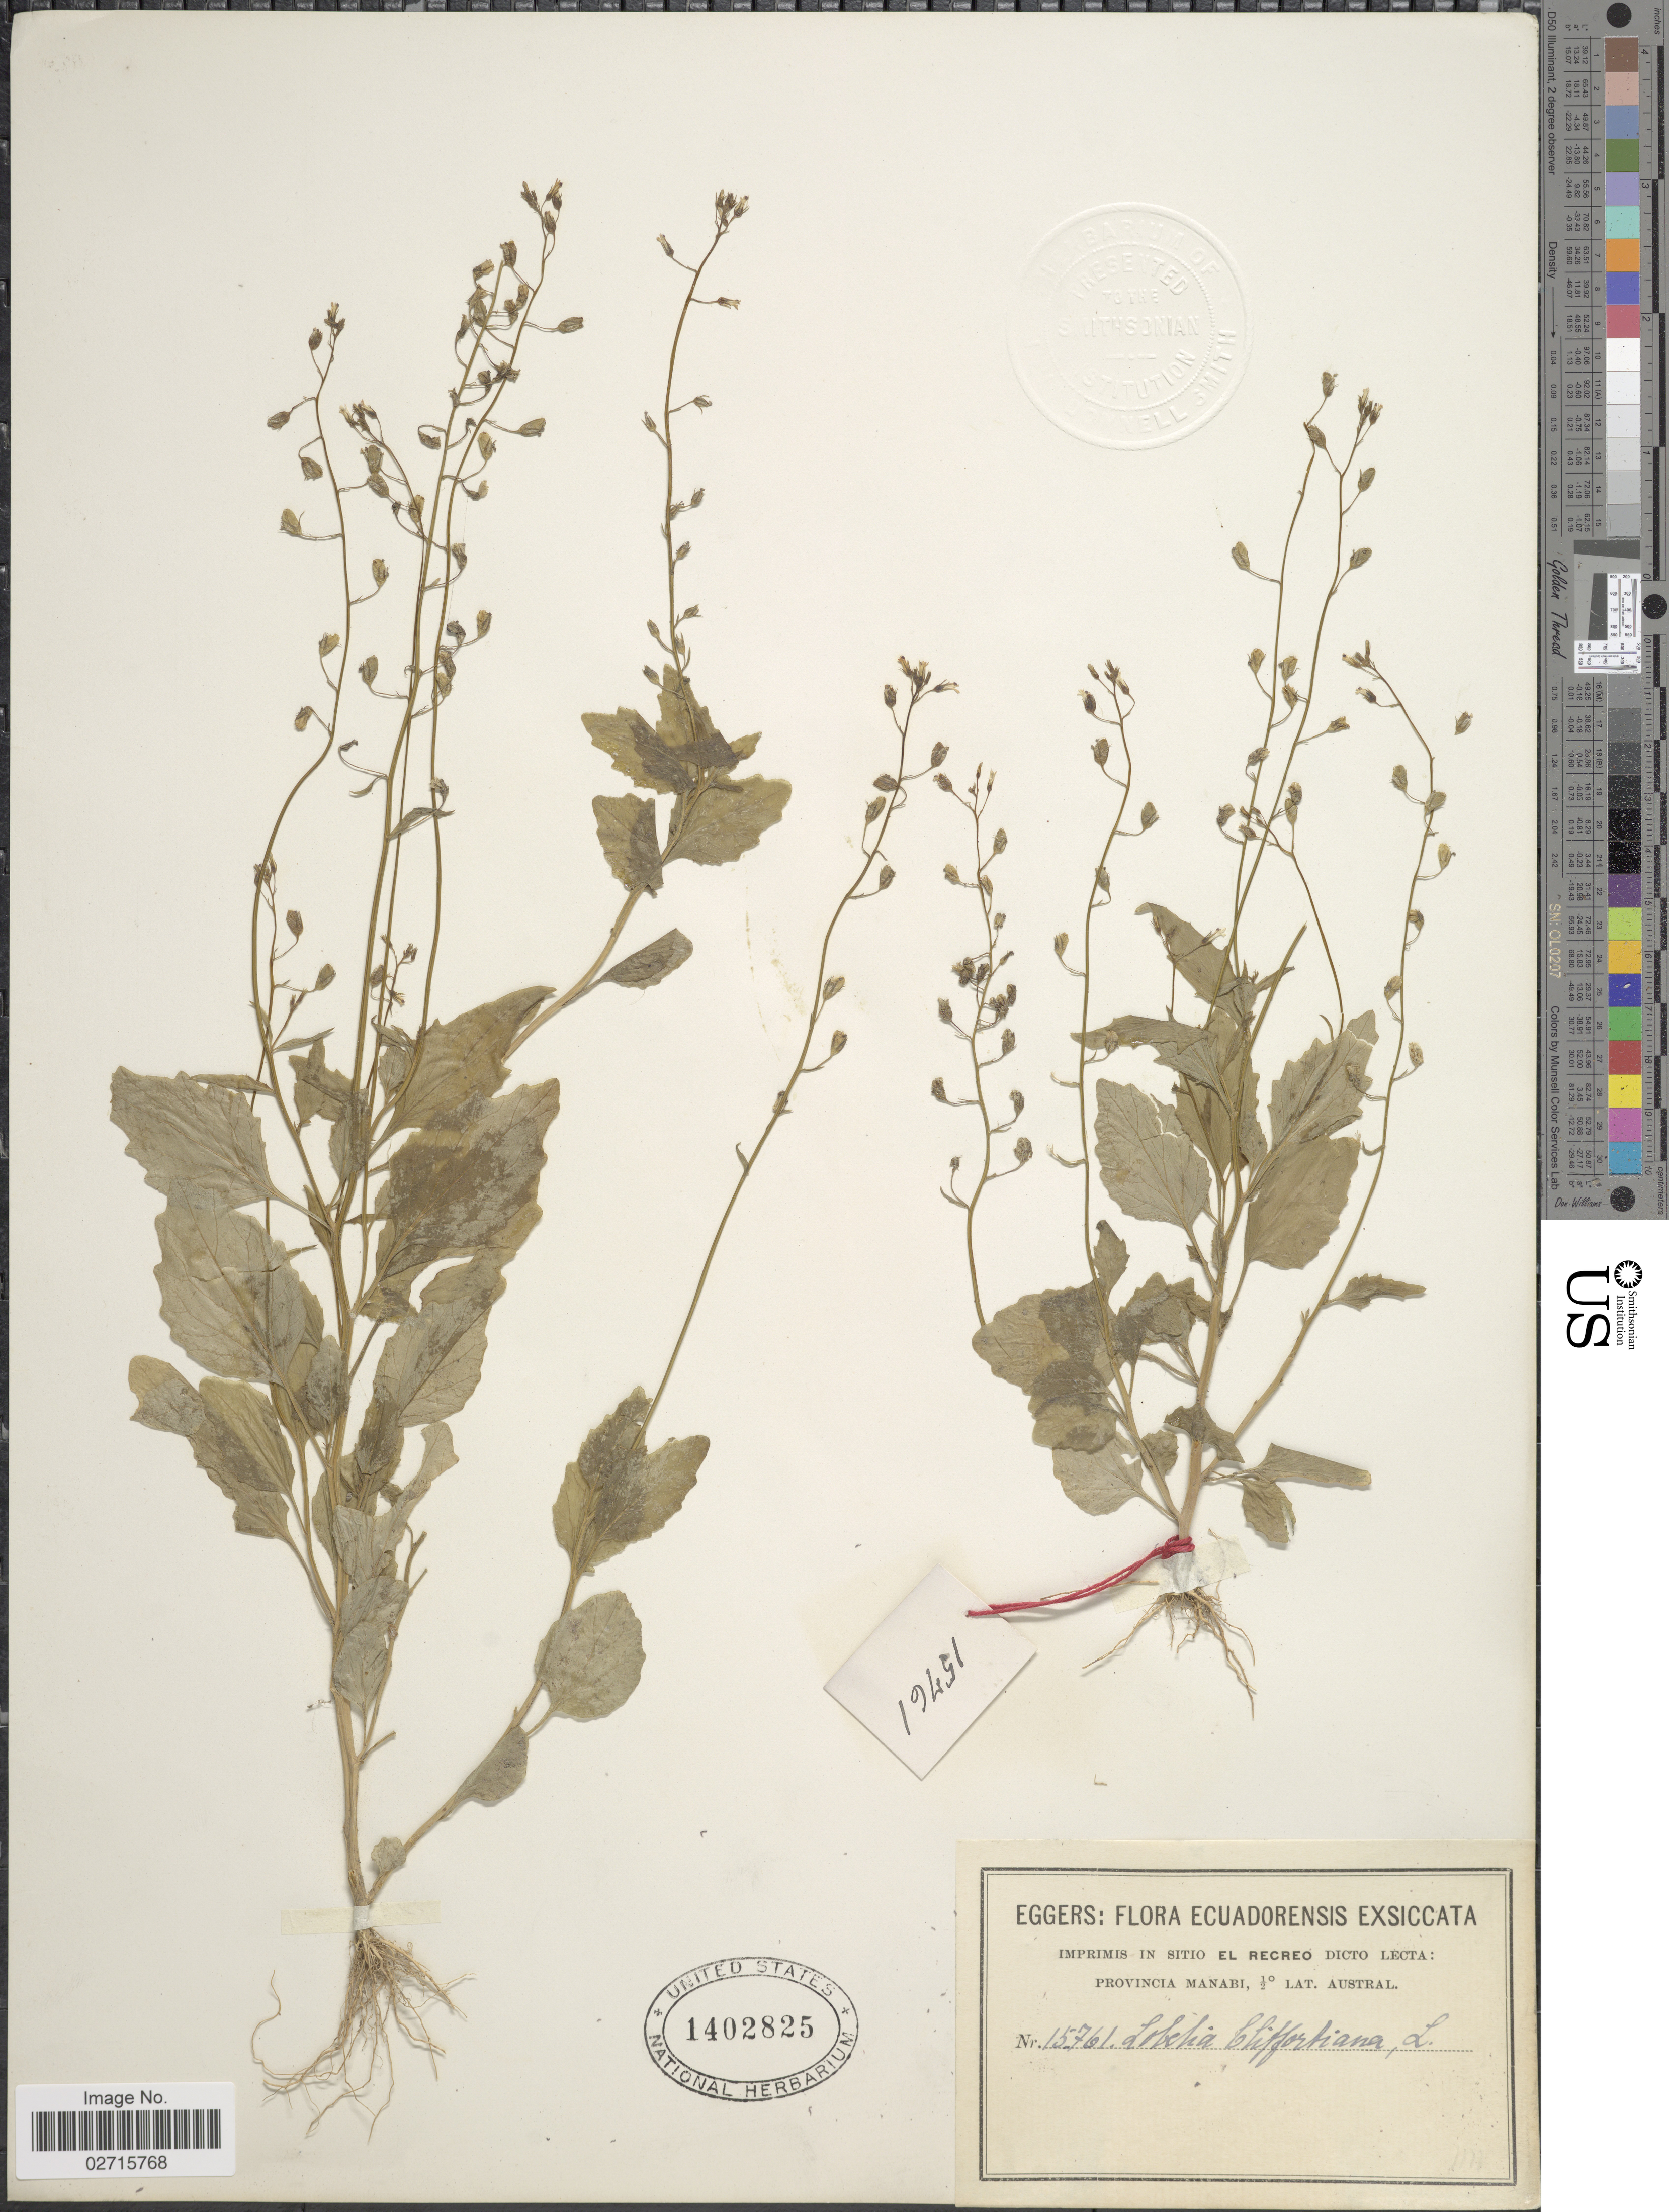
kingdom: Plantae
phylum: Tracheophyta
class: Magnoliopsida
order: Asterales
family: Campanulaceae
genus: Lobelia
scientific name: Lobelia xalapensis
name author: Kunth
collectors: -. Eggers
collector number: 15761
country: Ecuador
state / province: Manabí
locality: In sitio El Recreo dicto lecta: Provincia Manabi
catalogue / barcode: US 1402825